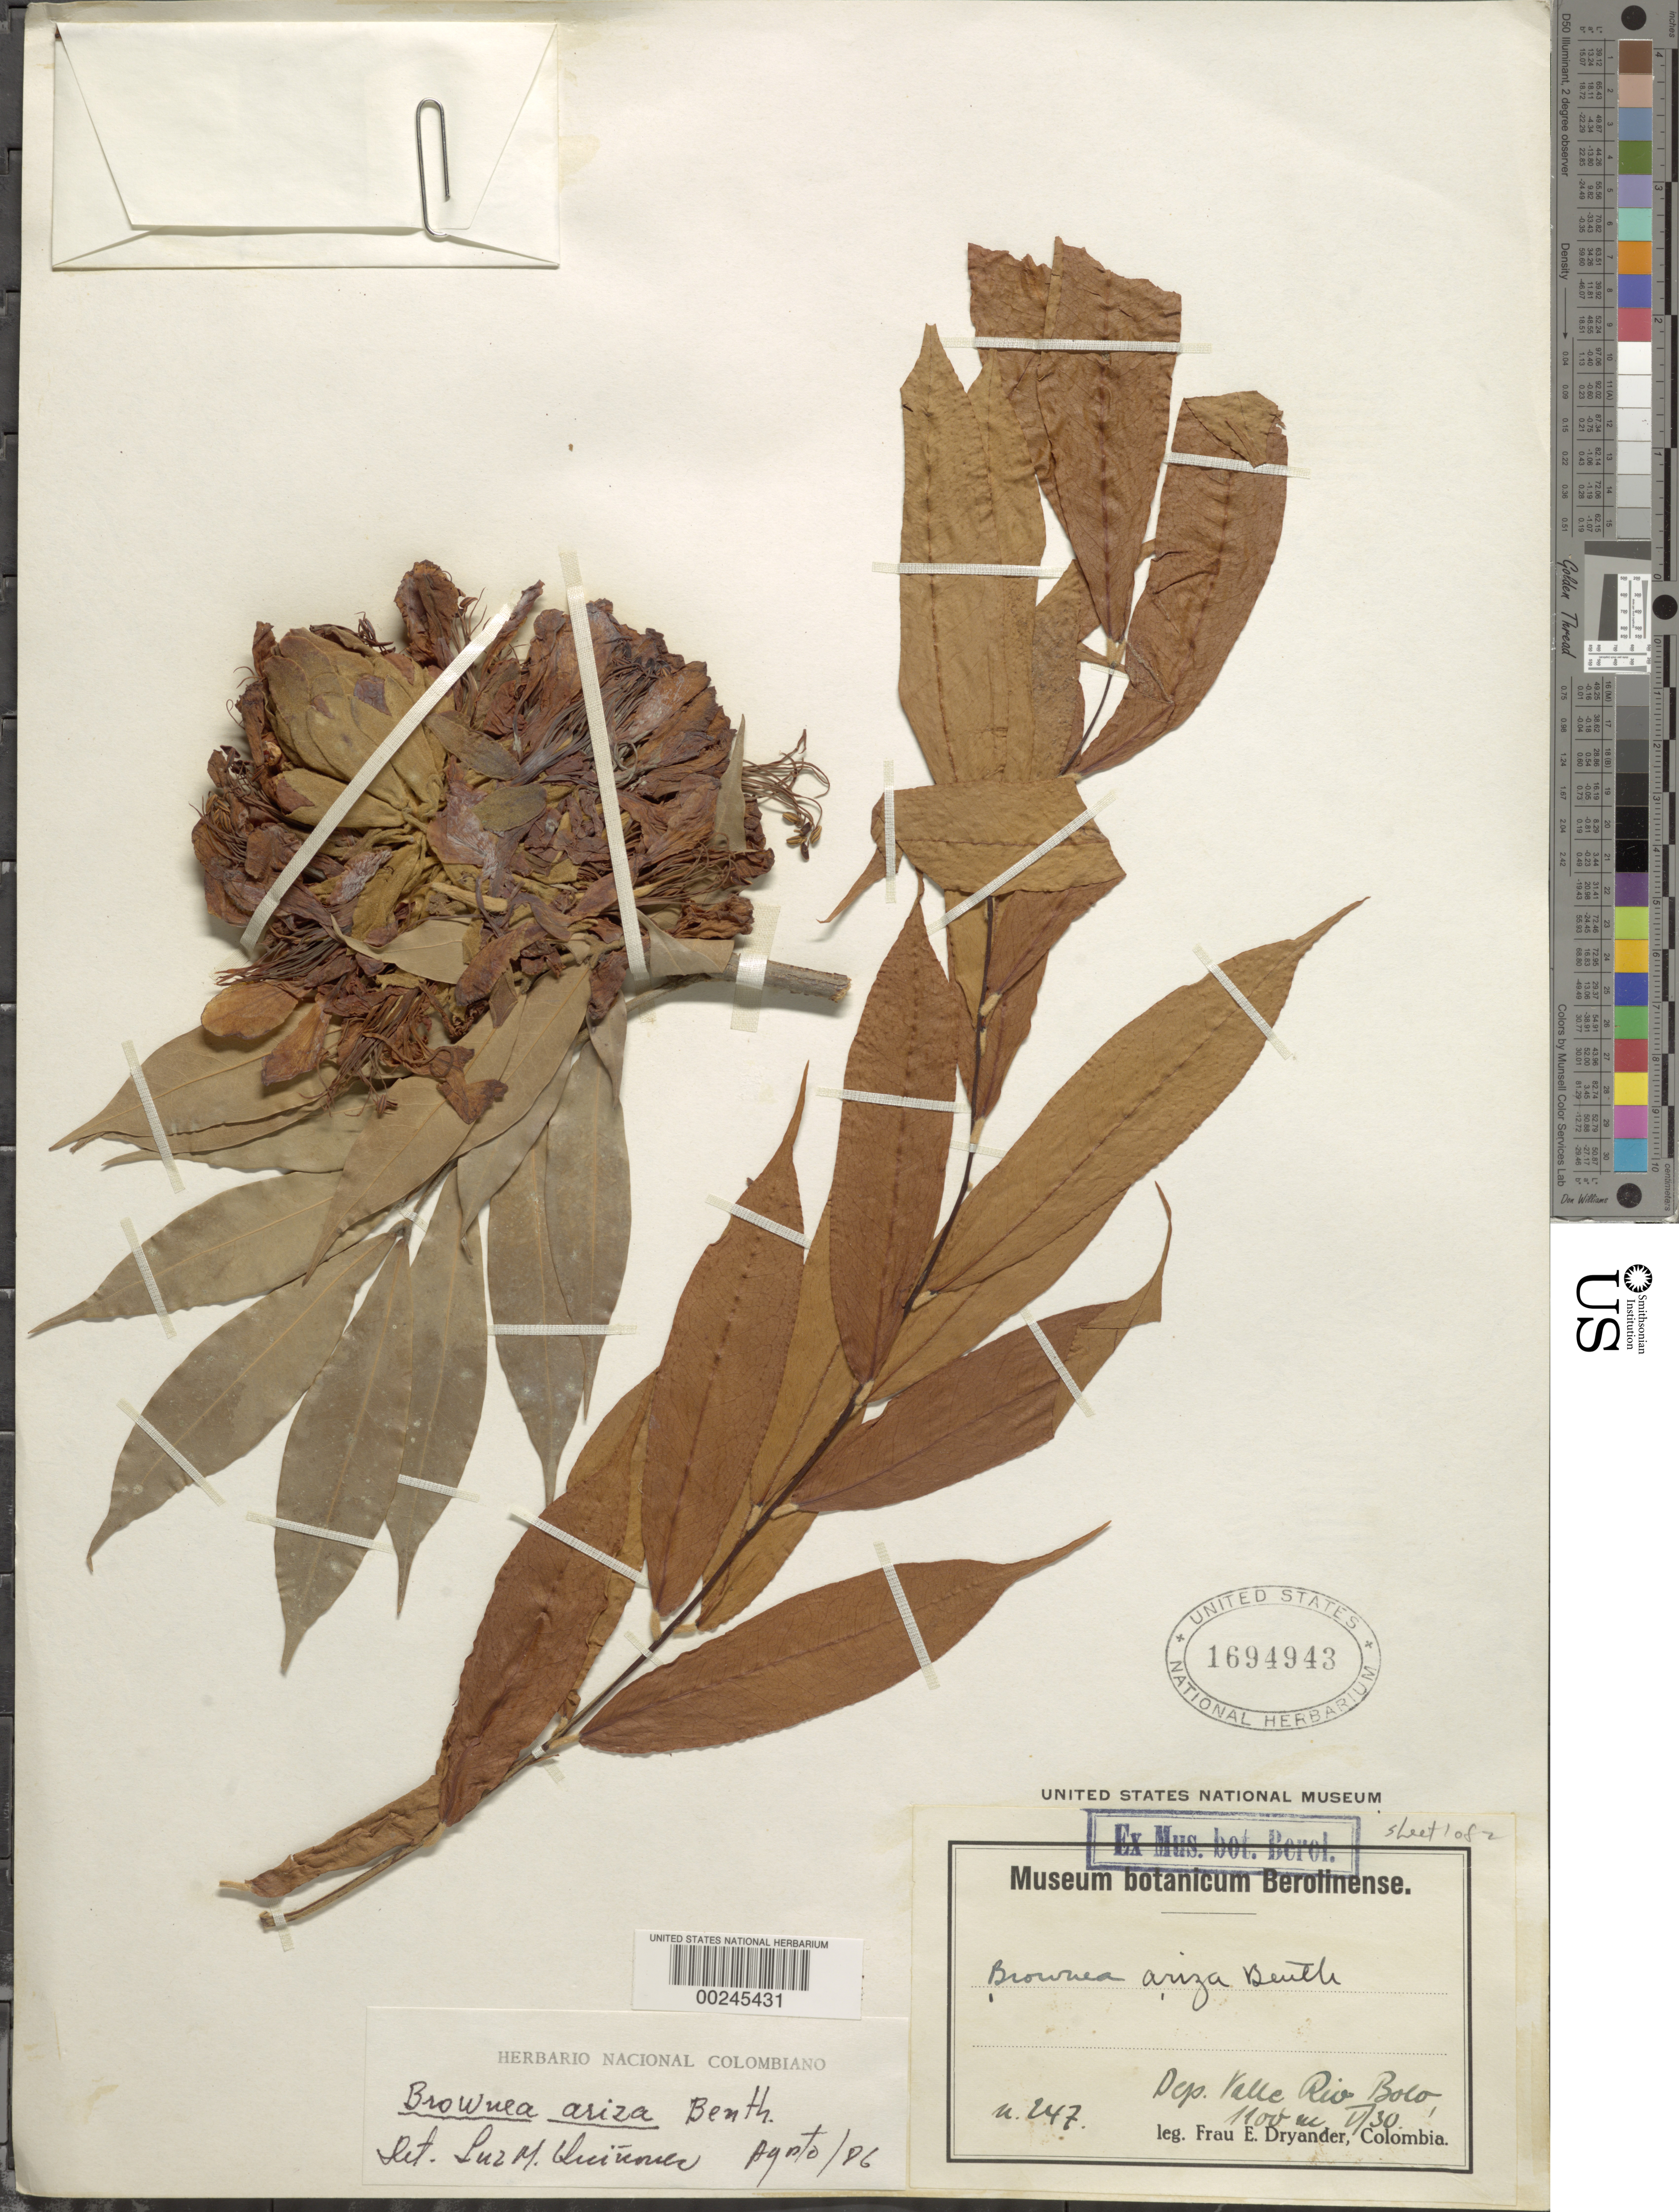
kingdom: Plantae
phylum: Tracheophyta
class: Magnoliopsida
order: Fabales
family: Fabaceae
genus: Brownea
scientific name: Brownea grandiceps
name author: Jacq.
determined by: Santos-Silva, J.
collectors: E. I. Dryander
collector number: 247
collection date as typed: May 1930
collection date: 1930-05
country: Colombia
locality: Valle Rio Bolo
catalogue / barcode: US 1694943